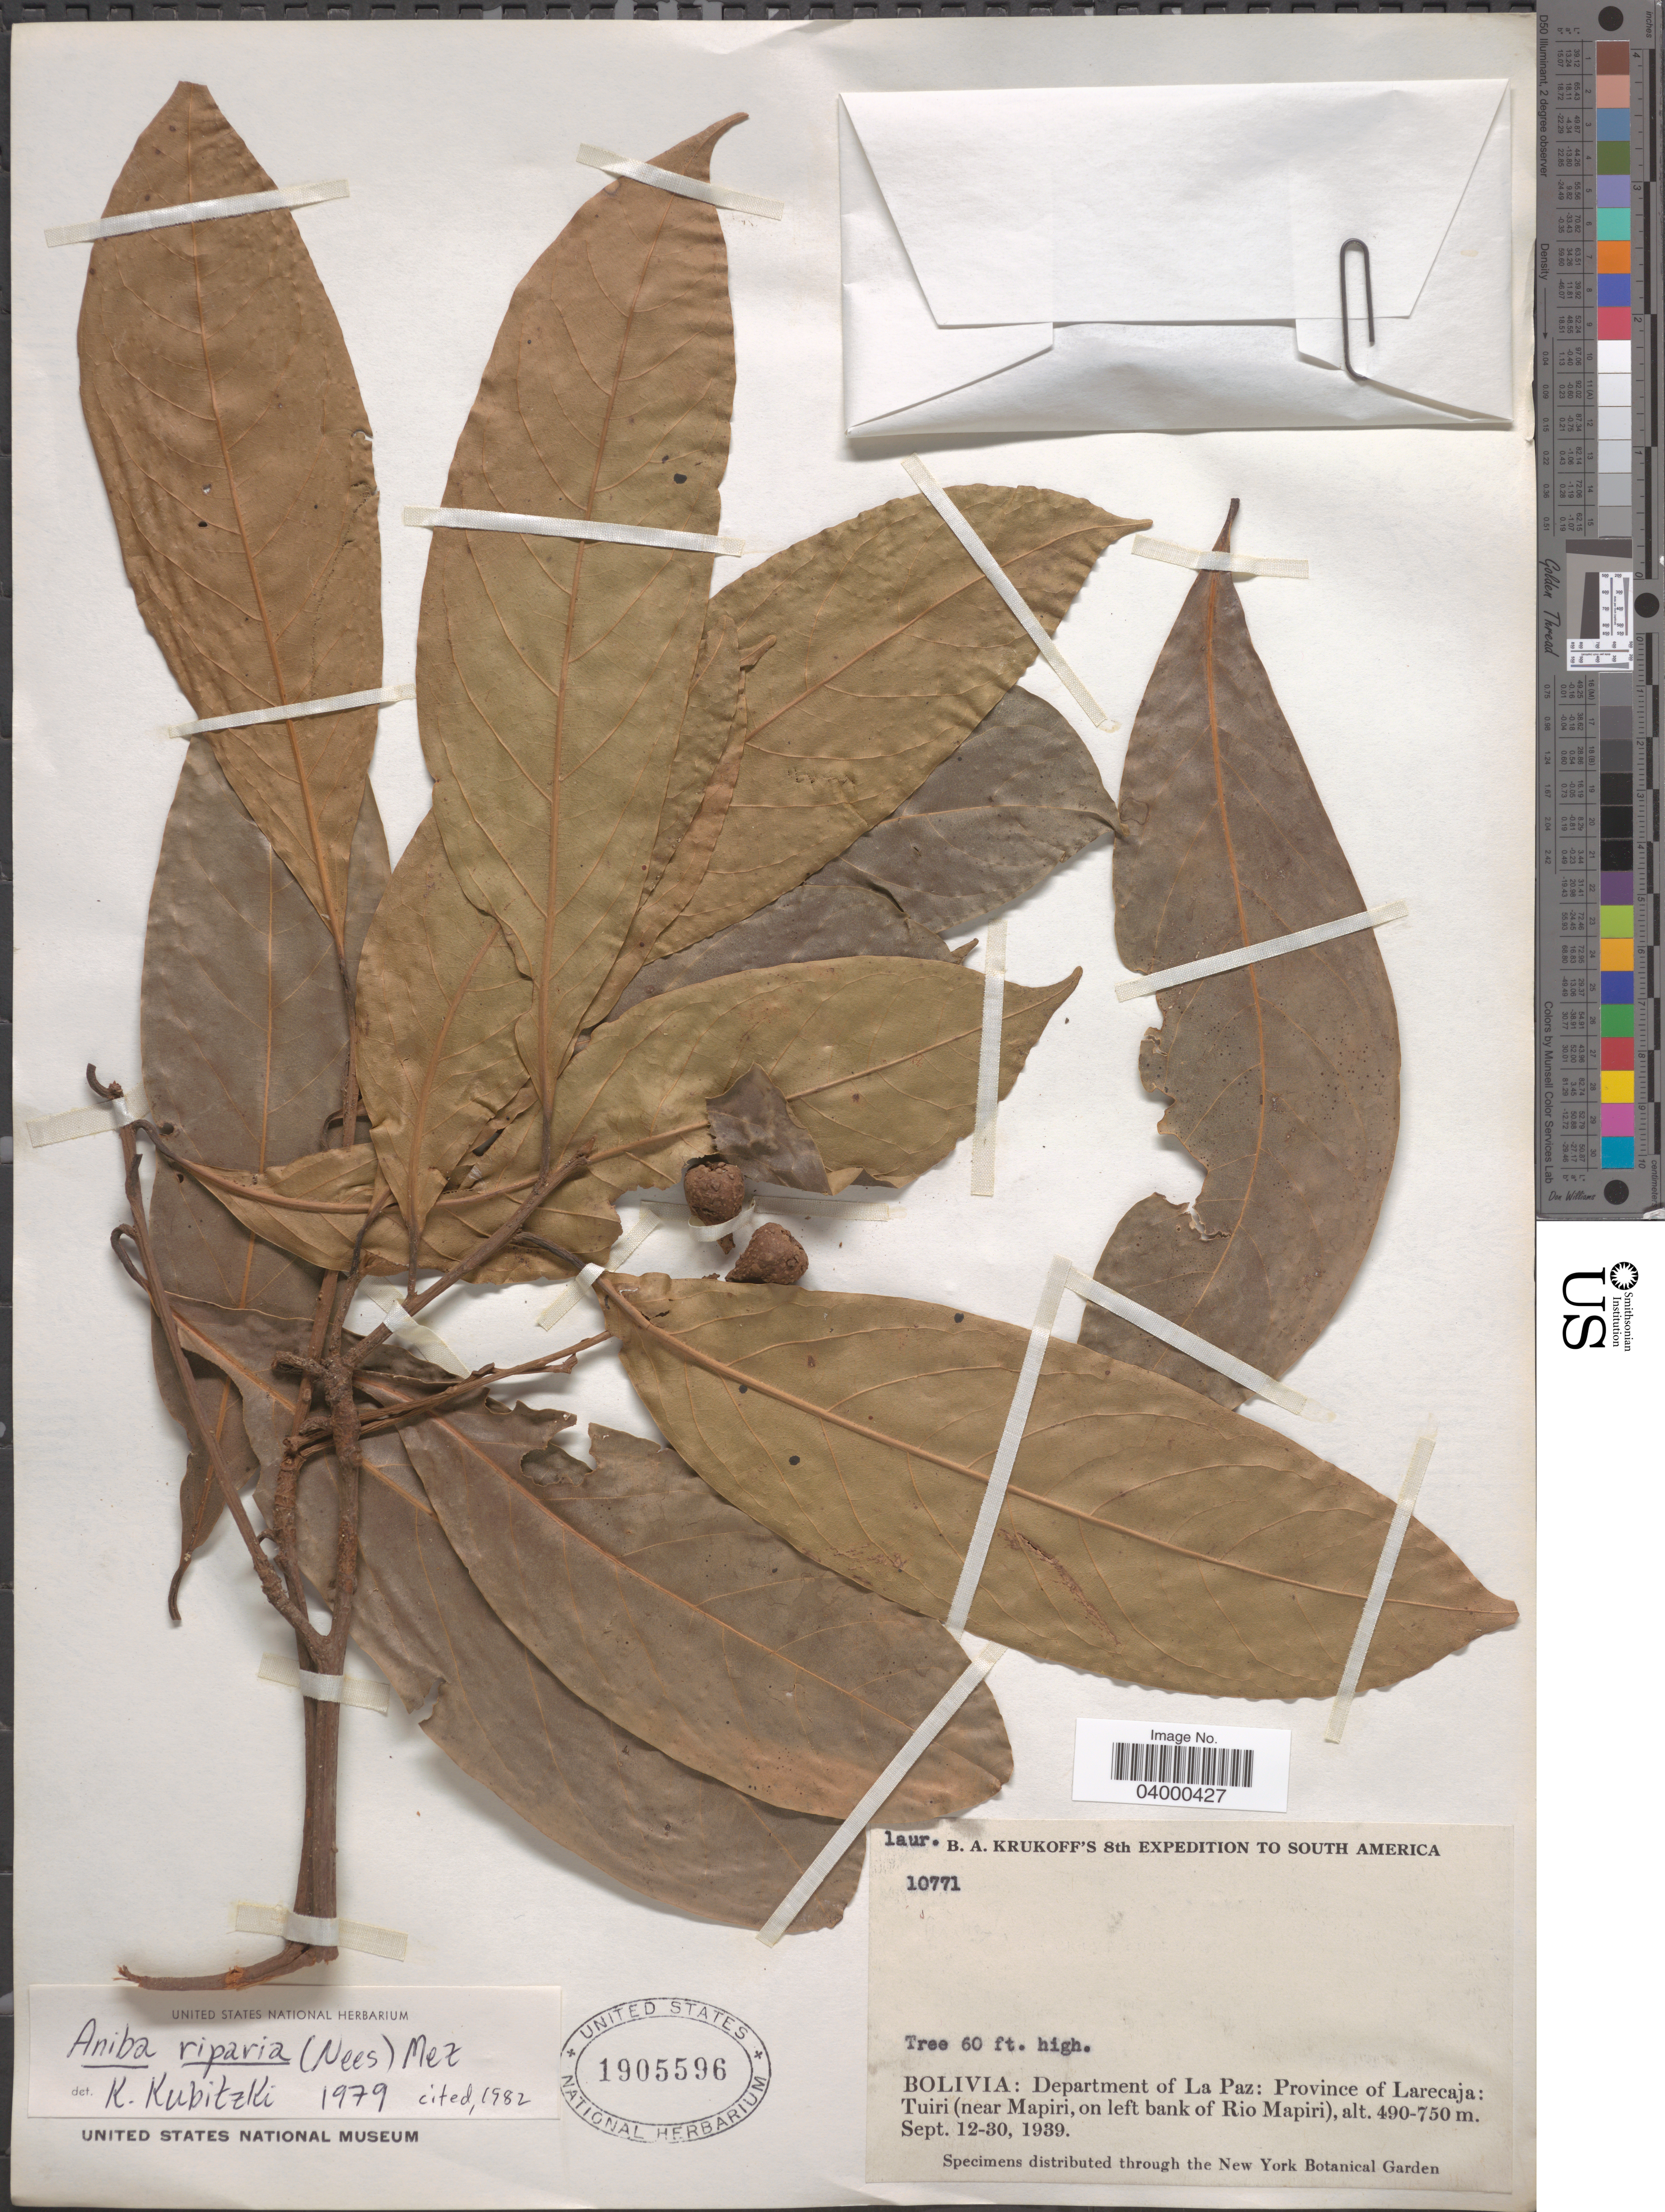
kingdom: Plantae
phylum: Tracheophyta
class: Magnoliopsida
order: Laurales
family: Lauraceae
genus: Aniba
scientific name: Aniba riparia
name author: (Nees) Mez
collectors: B. A. Krukoff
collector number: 10771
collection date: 1939-09-12/1939-09-30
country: Bolivia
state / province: La Paz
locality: Department of La Paz: Province of Larecaja: Tuiri (near Mapiri, on left bank of Rio Mapiri).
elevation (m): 490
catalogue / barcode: US 1905596